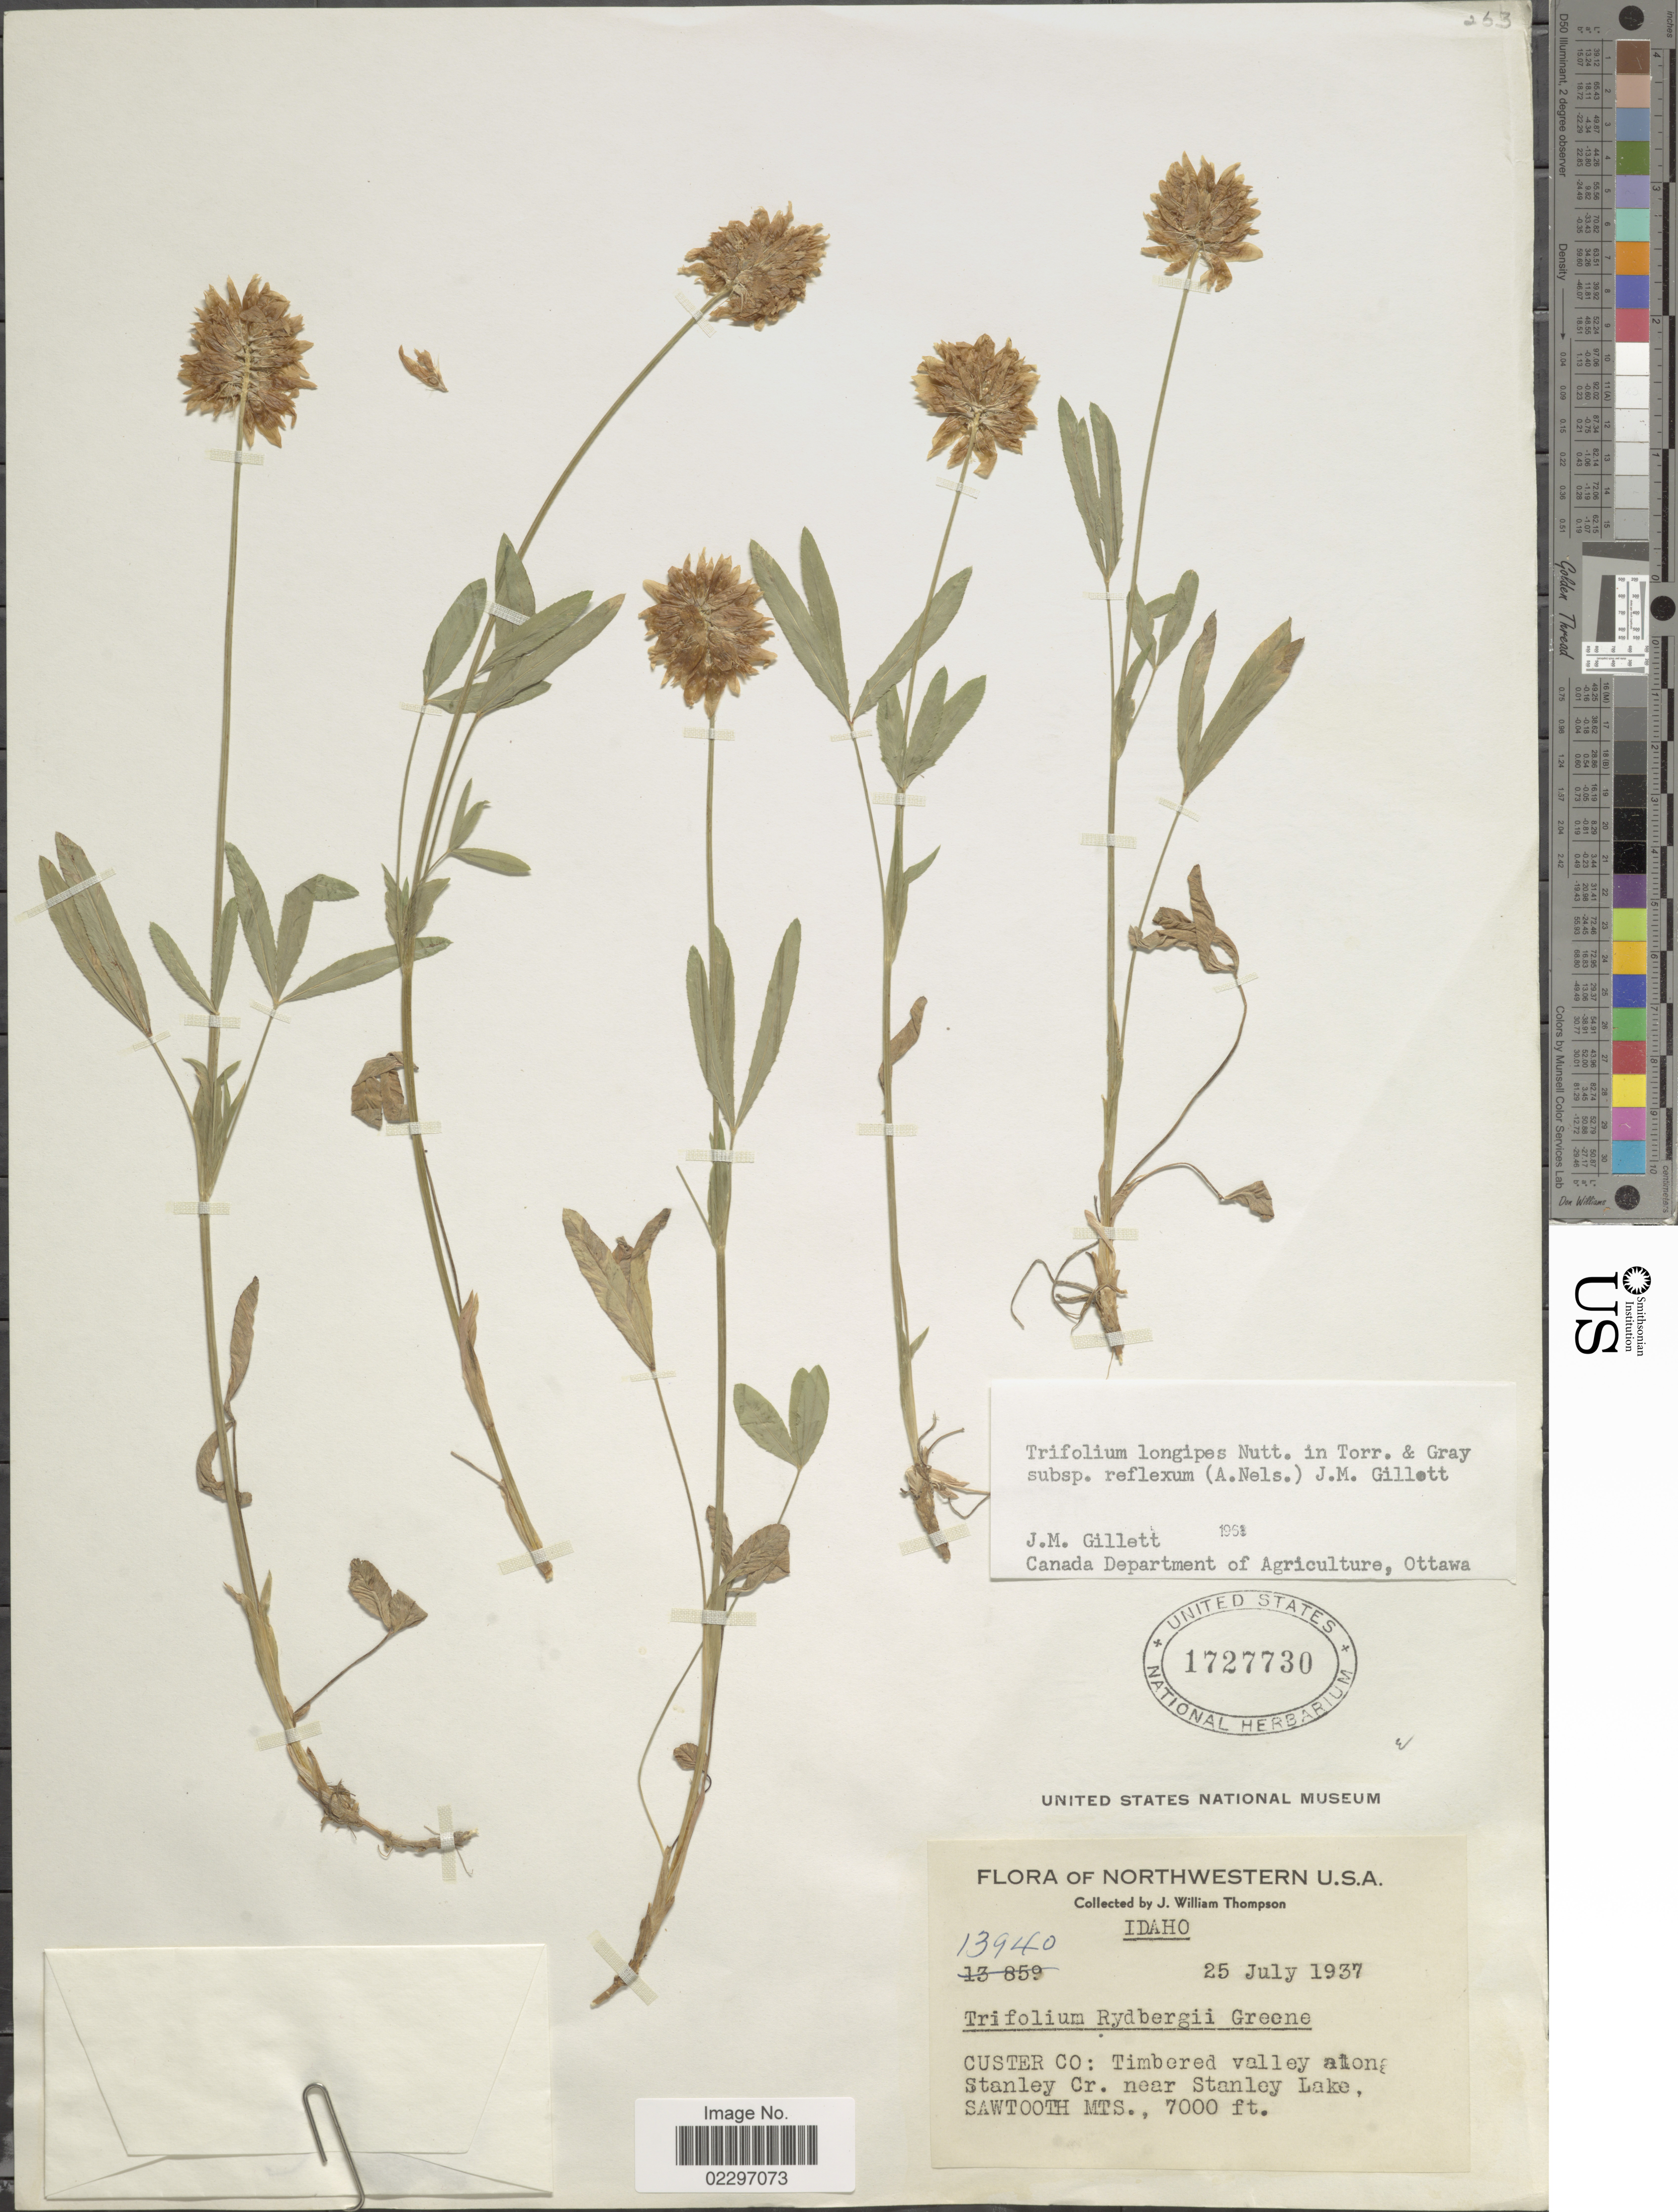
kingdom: Plantae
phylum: Tracheophyta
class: Magnoliopsida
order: Fabales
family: Fabaceae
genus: Trifolium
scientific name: Trifolium longipes subsp. reflexum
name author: (A. Nelson) J.M. Gillet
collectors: J. W. Thompson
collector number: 13940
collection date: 1937-07-25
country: United States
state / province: Idaho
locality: Northwestern U.S.A. Custer Co: Timbered valley along Stanley Cr. near Stanley Lake, Sawtooth Mts.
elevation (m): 2134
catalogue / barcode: US 1727730